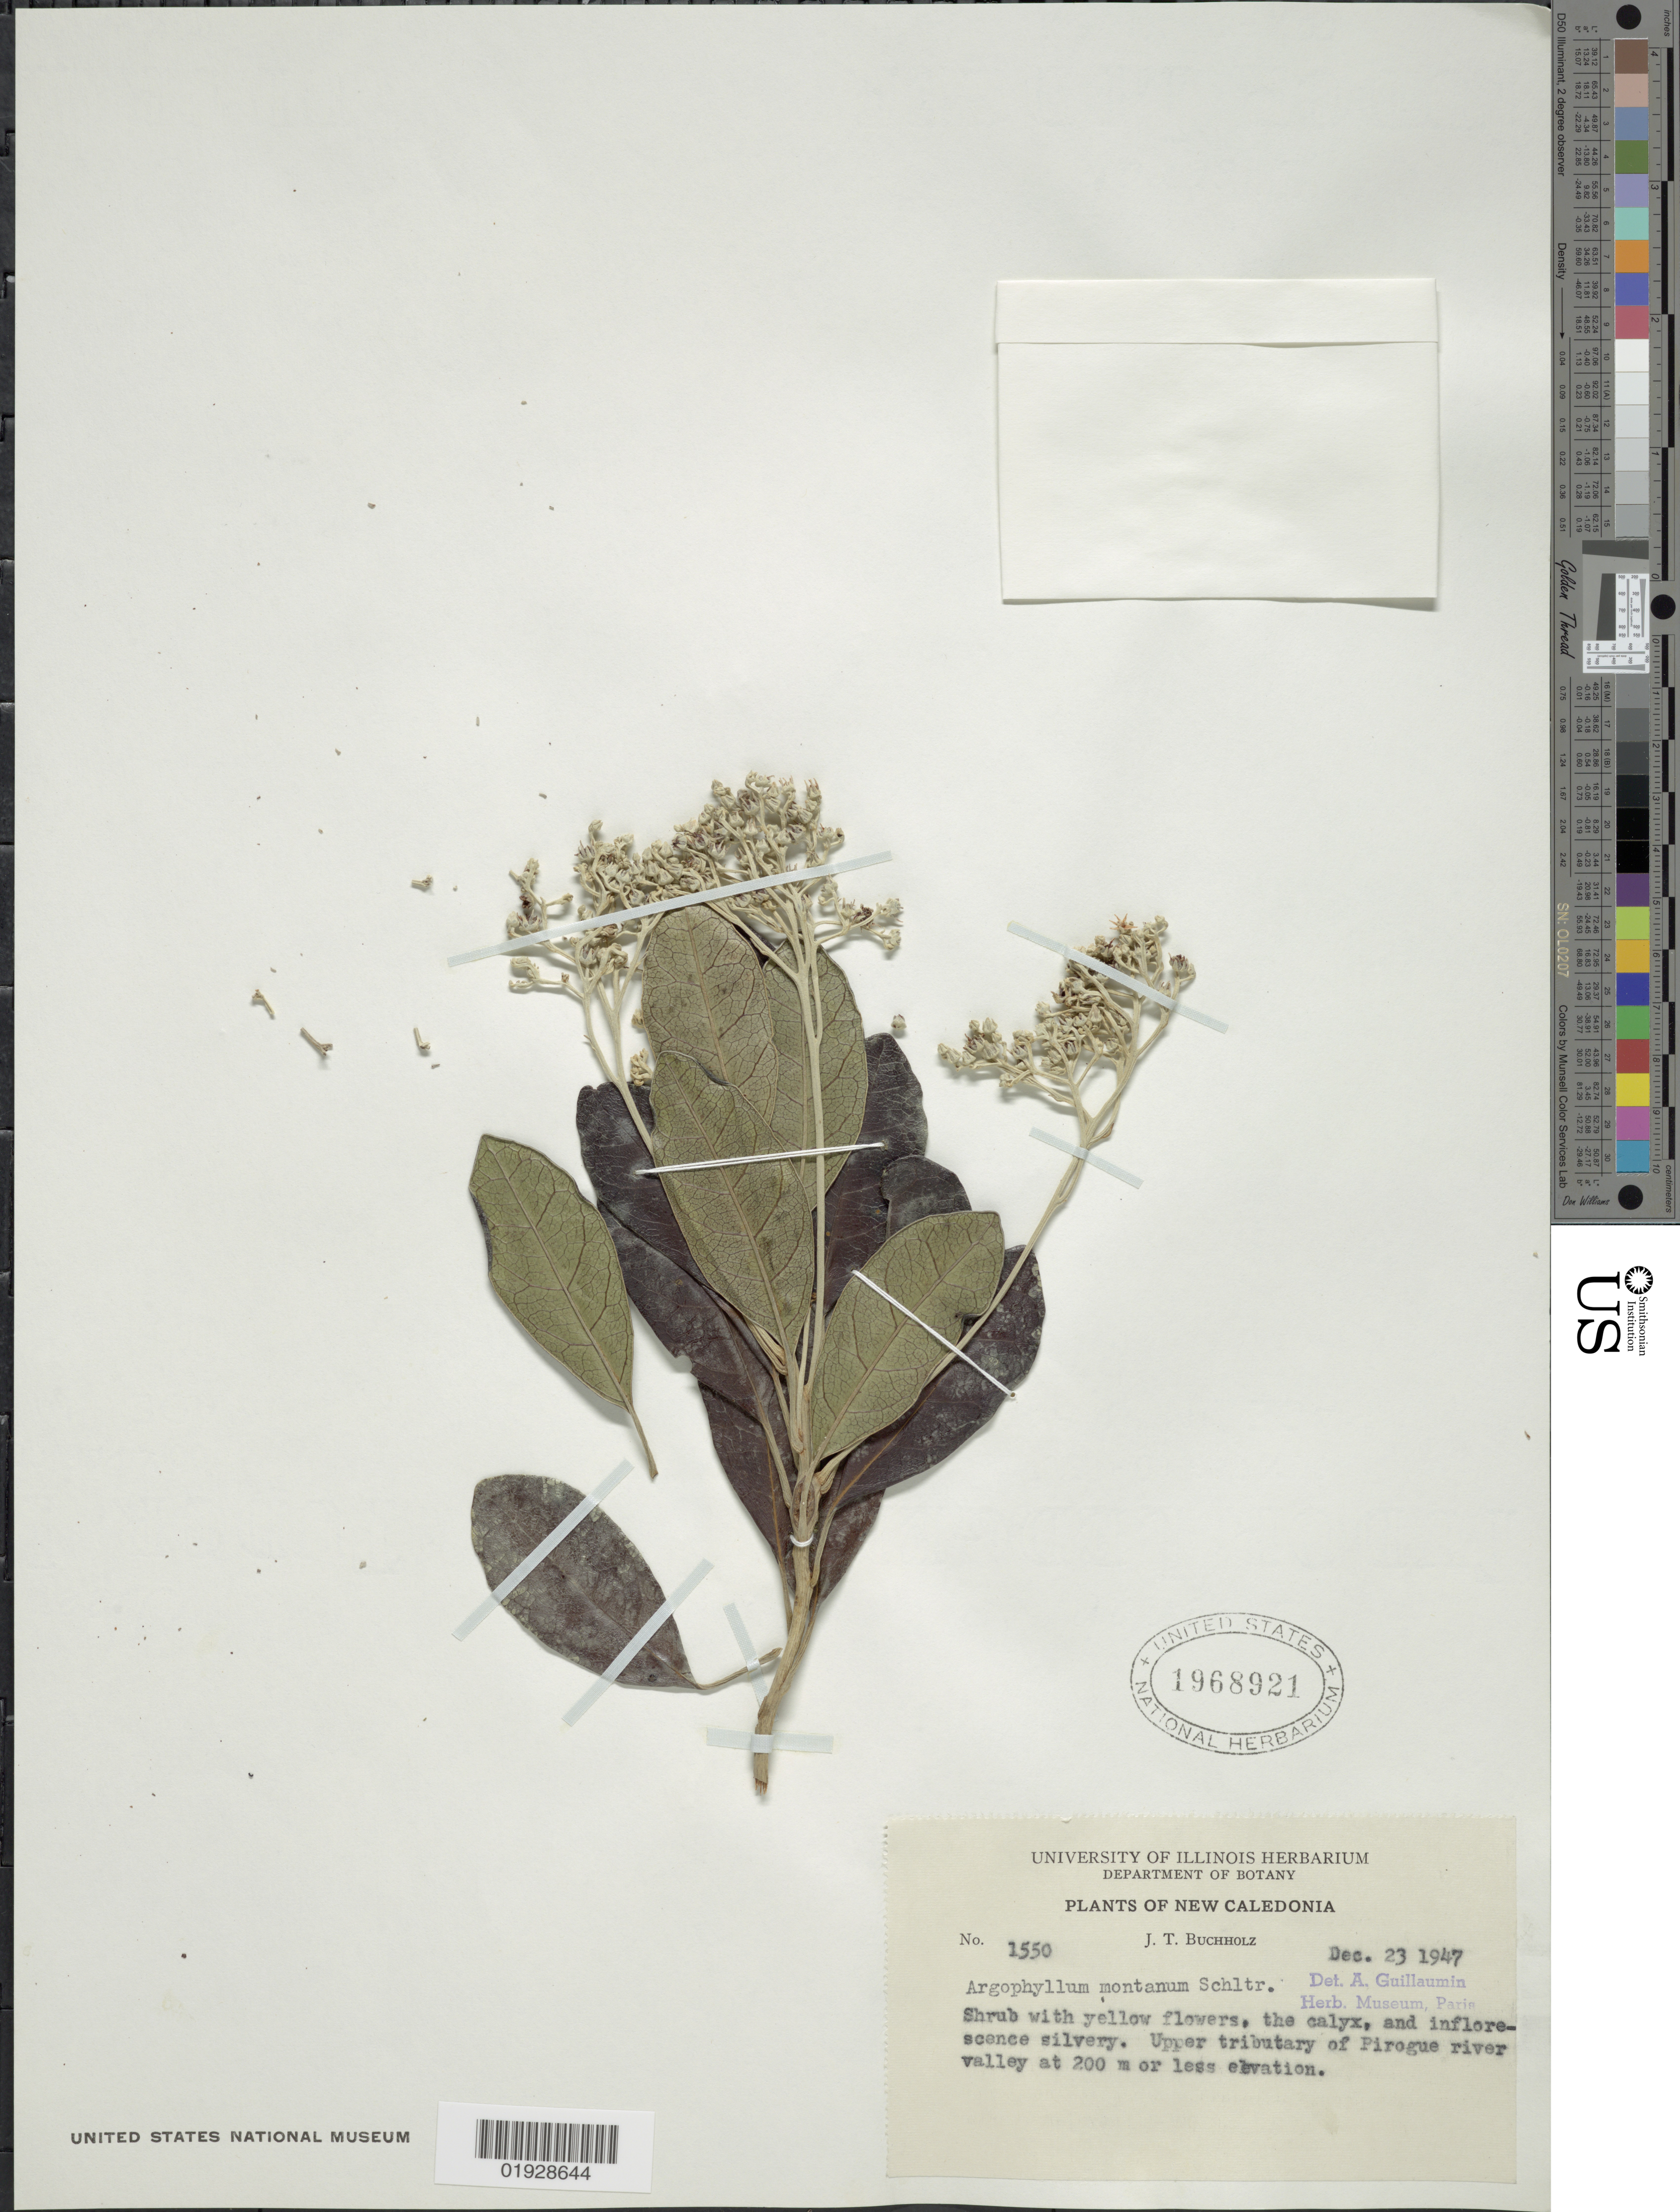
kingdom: Plantae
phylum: Tracheophyta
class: Magnoliopsida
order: Asterales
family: Argophyllaceae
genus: Argophyllum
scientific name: Argophyllum montanum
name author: Schltr.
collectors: J. T. Buchholz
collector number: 1550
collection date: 1947-12-23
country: New Caledonia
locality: Upper tributary of Pirogue river valley.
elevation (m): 200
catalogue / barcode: US 1968921